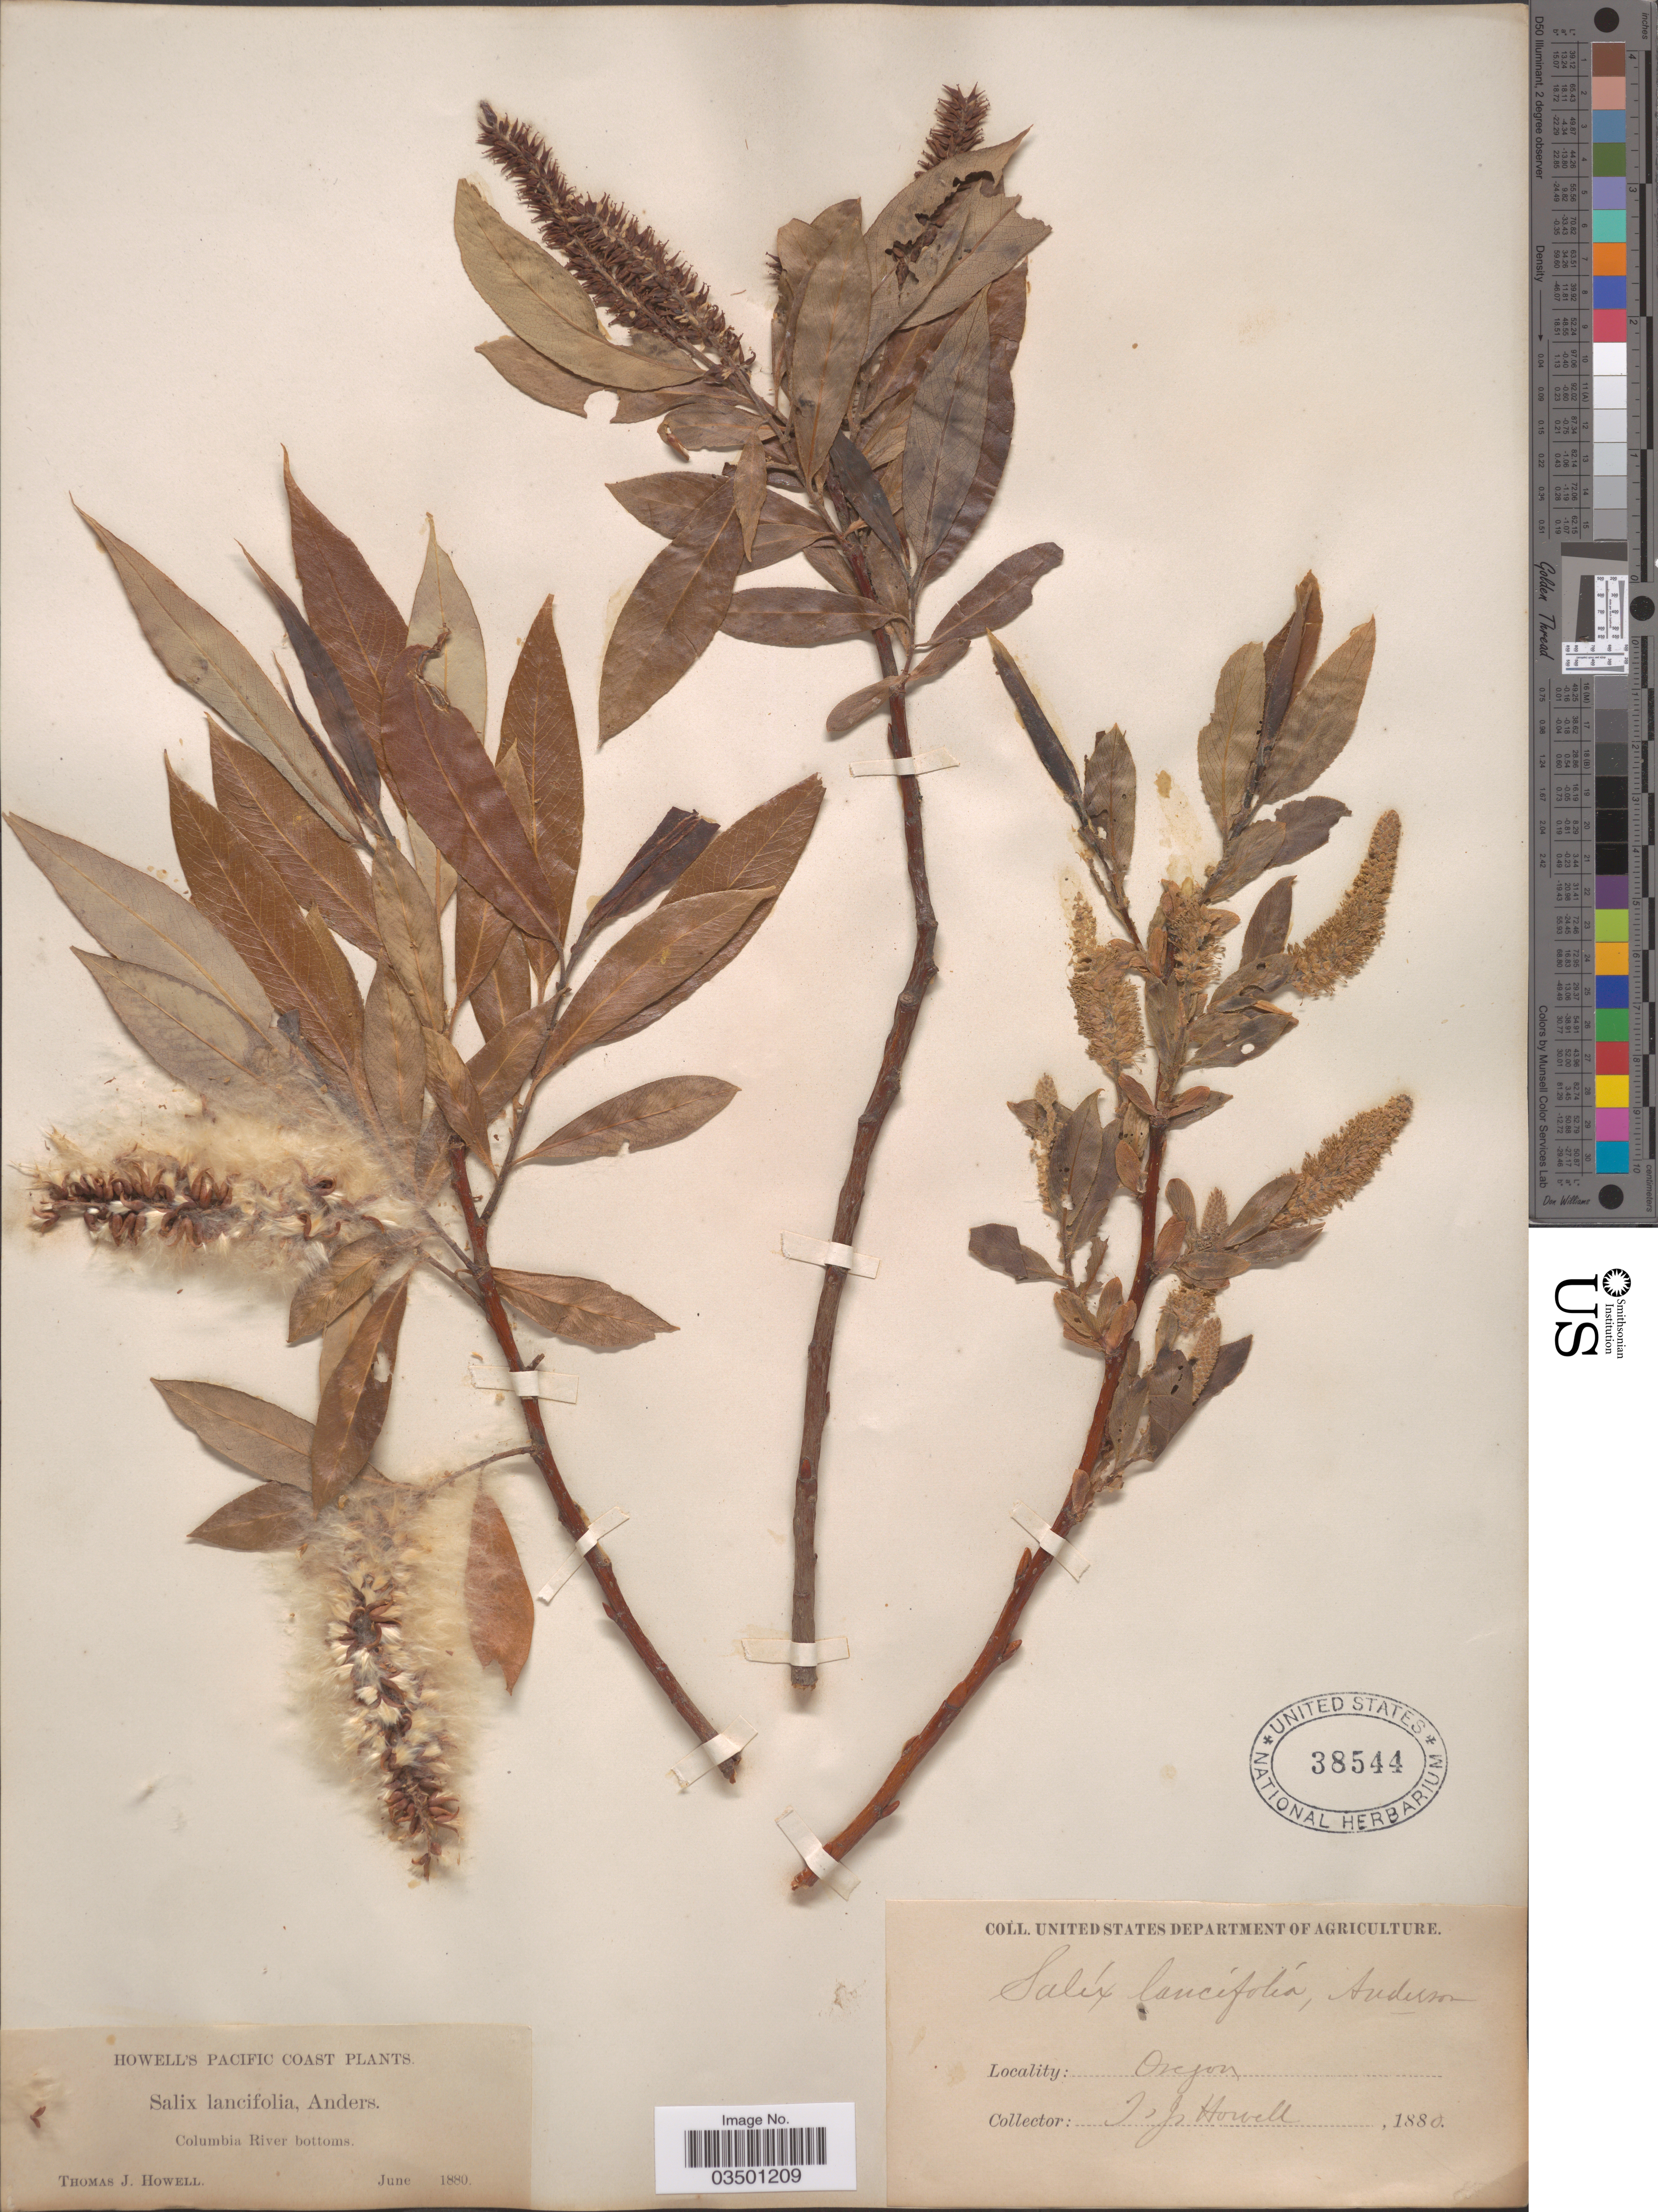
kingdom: Plantae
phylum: Tracheophyta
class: Magnoliopsida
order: Malpighiales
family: Salicaceae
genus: Salix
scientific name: Salix lasiandra var. lancifolia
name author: Bebb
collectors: T. J. Howell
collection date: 1880-06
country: United States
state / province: Oregon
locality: Pacific Coast. Columbia River bottoms.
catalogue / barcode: US 38544